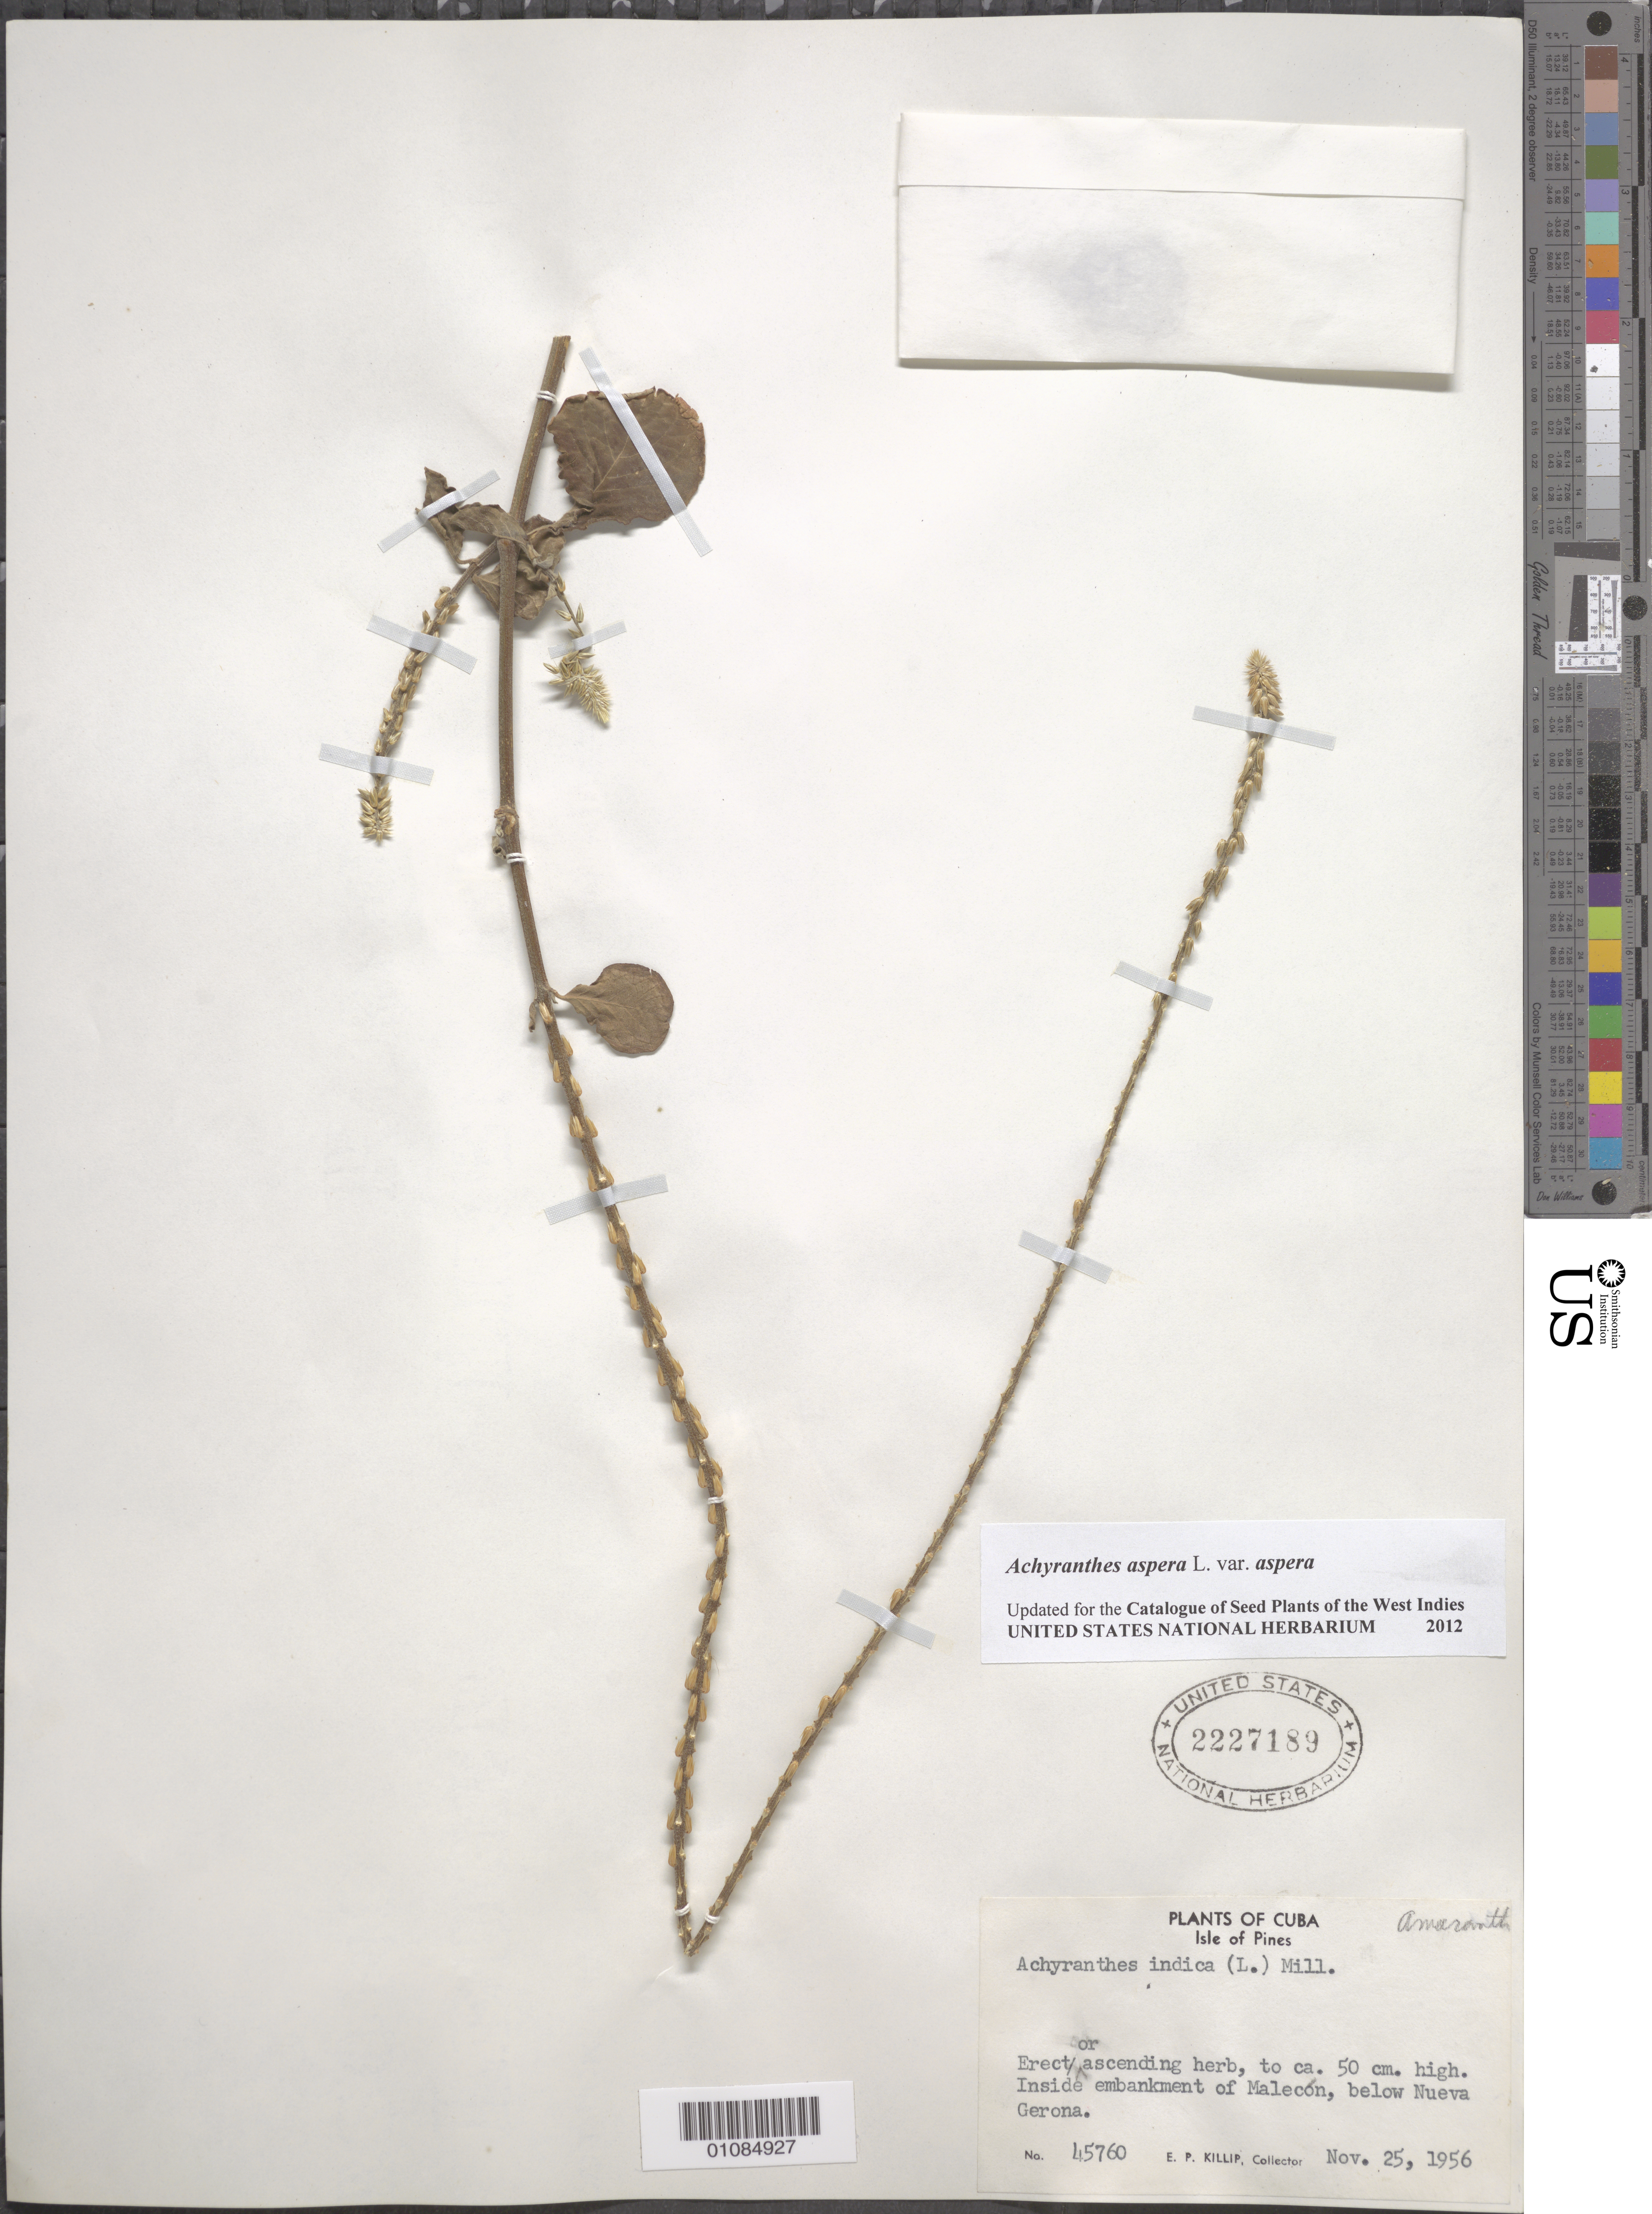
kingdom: Plantae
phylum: Tracheophyta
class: Magnoliopsida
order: Caryophyllales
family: Amaranthaceae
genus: Achyranthes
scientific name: Achyranthes aspera var. aspera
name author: L.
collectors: E. P. Killip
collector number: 45760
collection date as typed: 25 Nov 1956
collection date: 1956-11-25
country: Cuba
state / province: Isla de La Juventud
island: Isla de la Juventud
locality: Isle of Pines Inside embankment of Malecon, belowe Nueva Gerona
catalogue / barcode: US 2227189